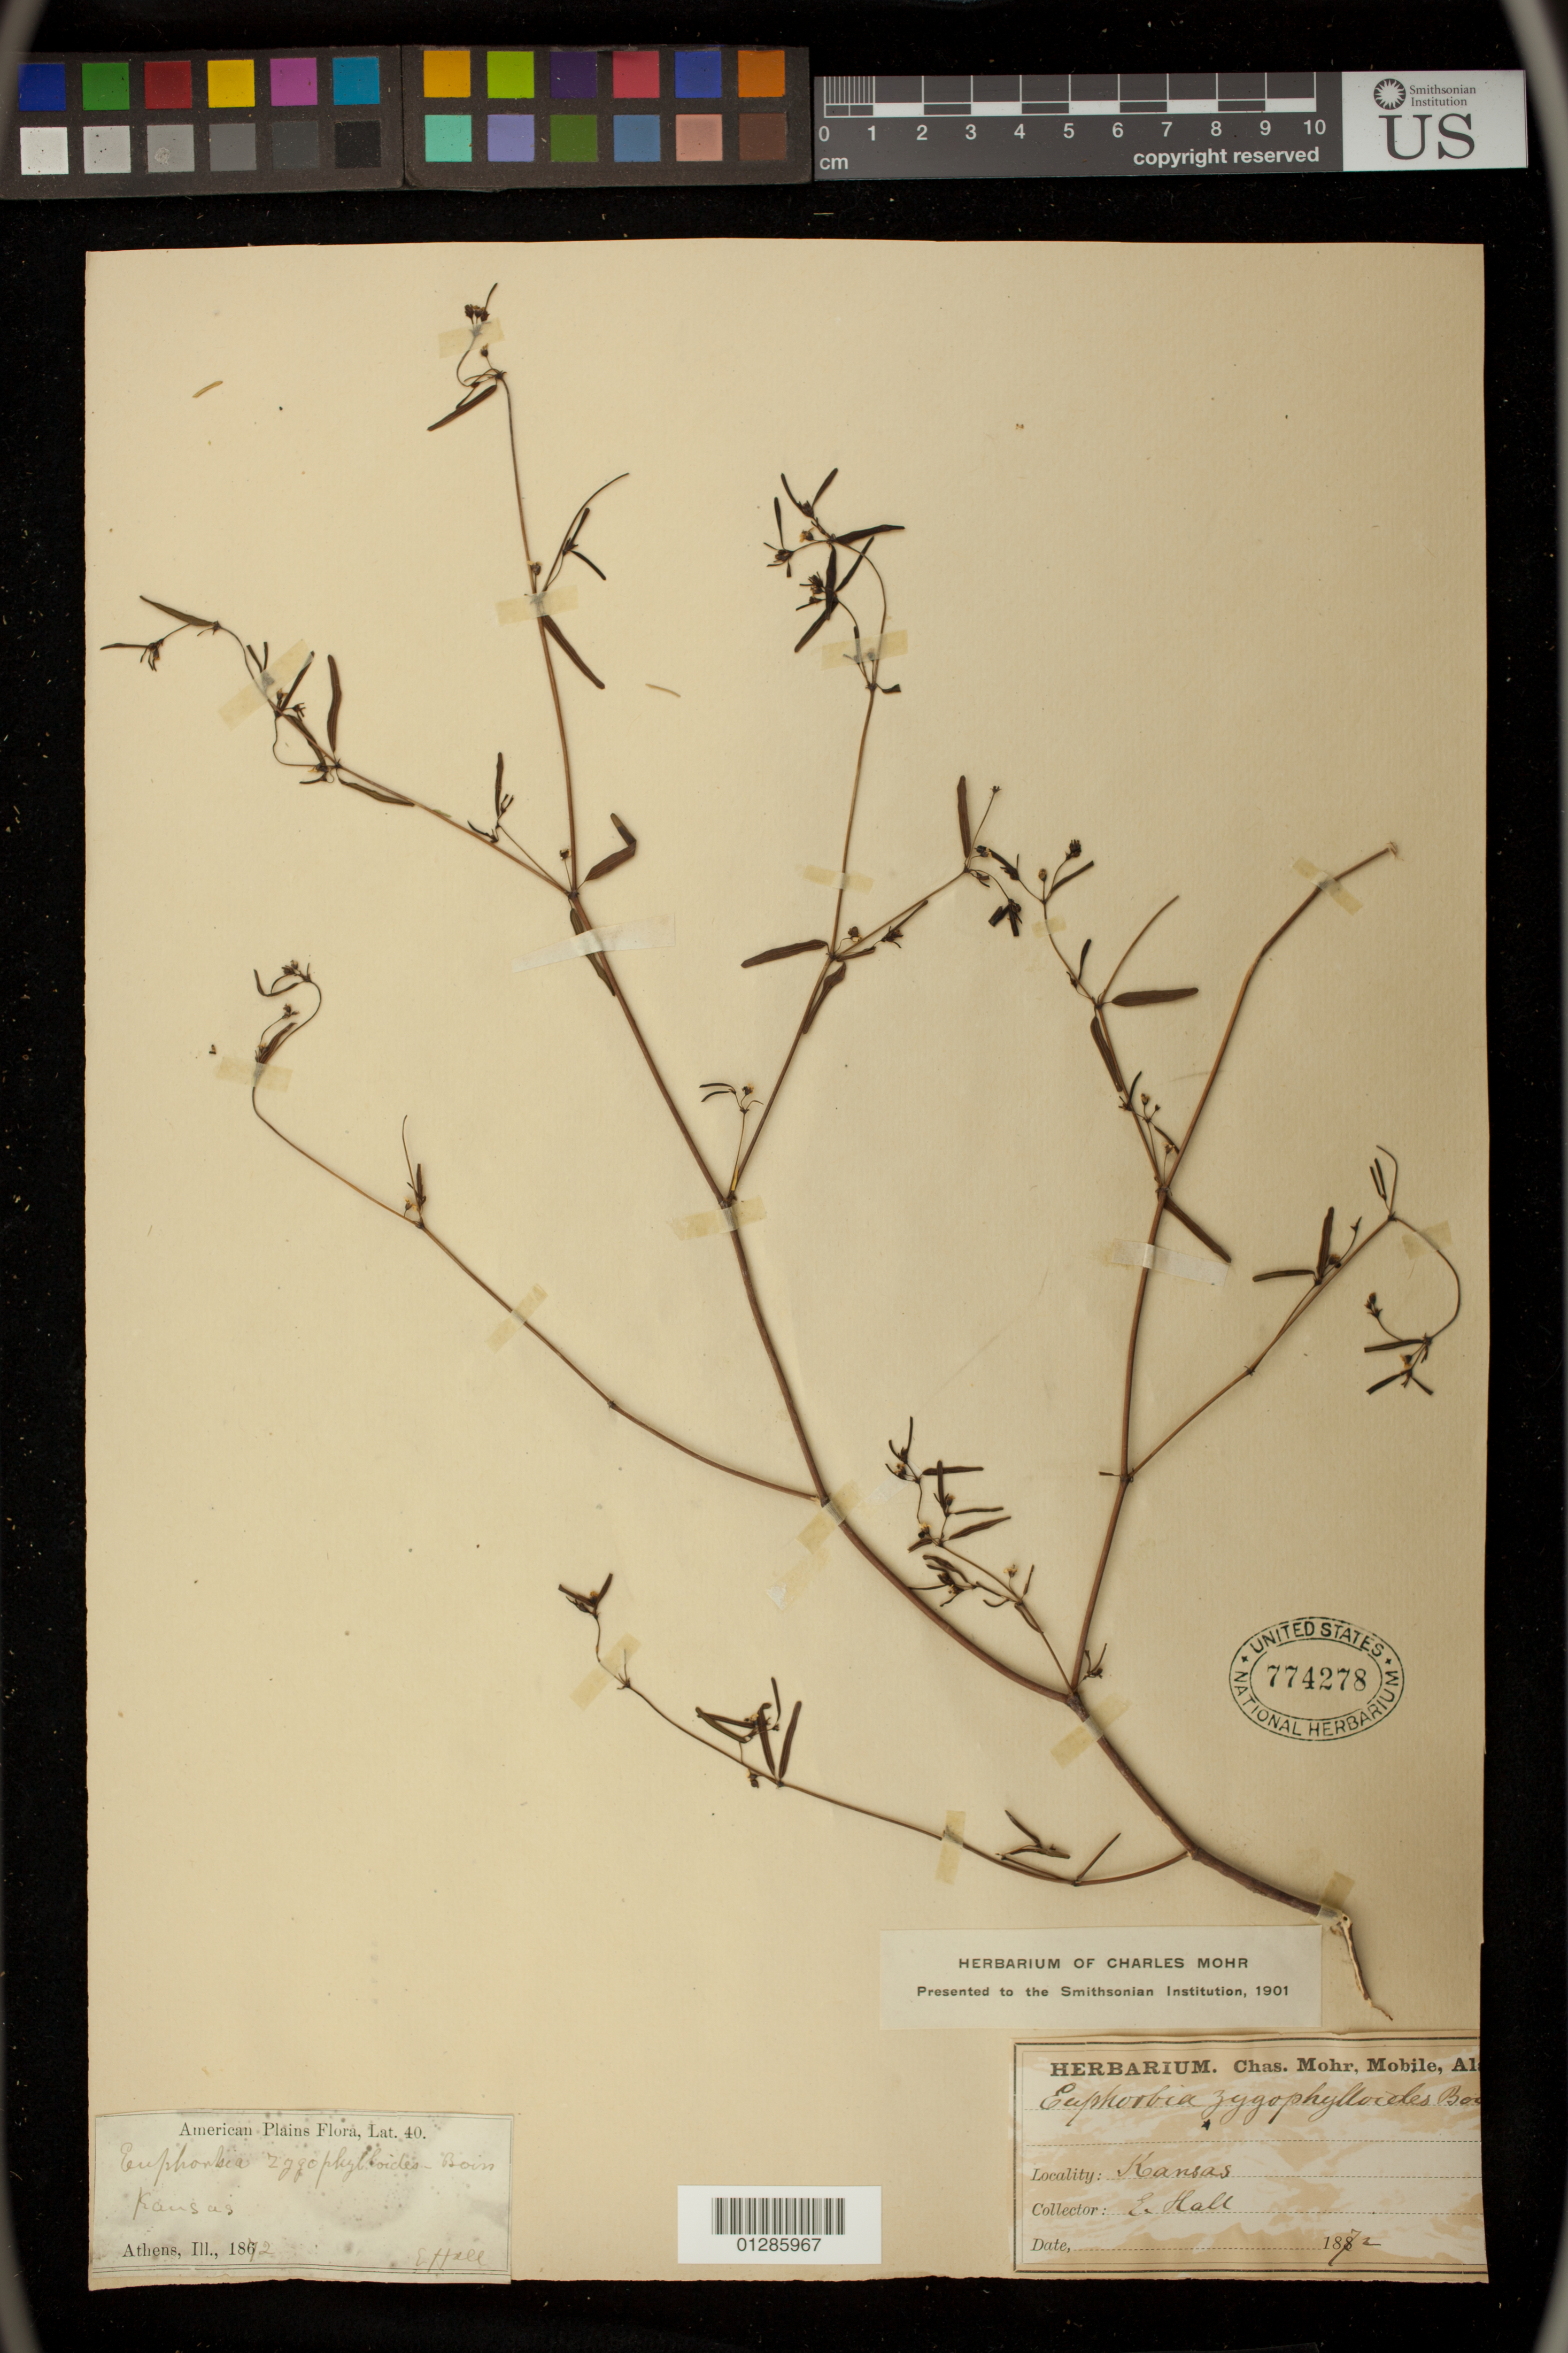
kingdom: Plantae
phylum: Tracheophyta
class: Magnoliopsida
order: Malpighiales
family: Euphorbiaceae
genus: Euphorbia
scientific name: Euphorbia hexagona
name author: Nutt. ex Spreng.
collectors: E. Hall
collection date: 1872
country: United States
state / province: Kansas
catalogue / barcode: US 774278